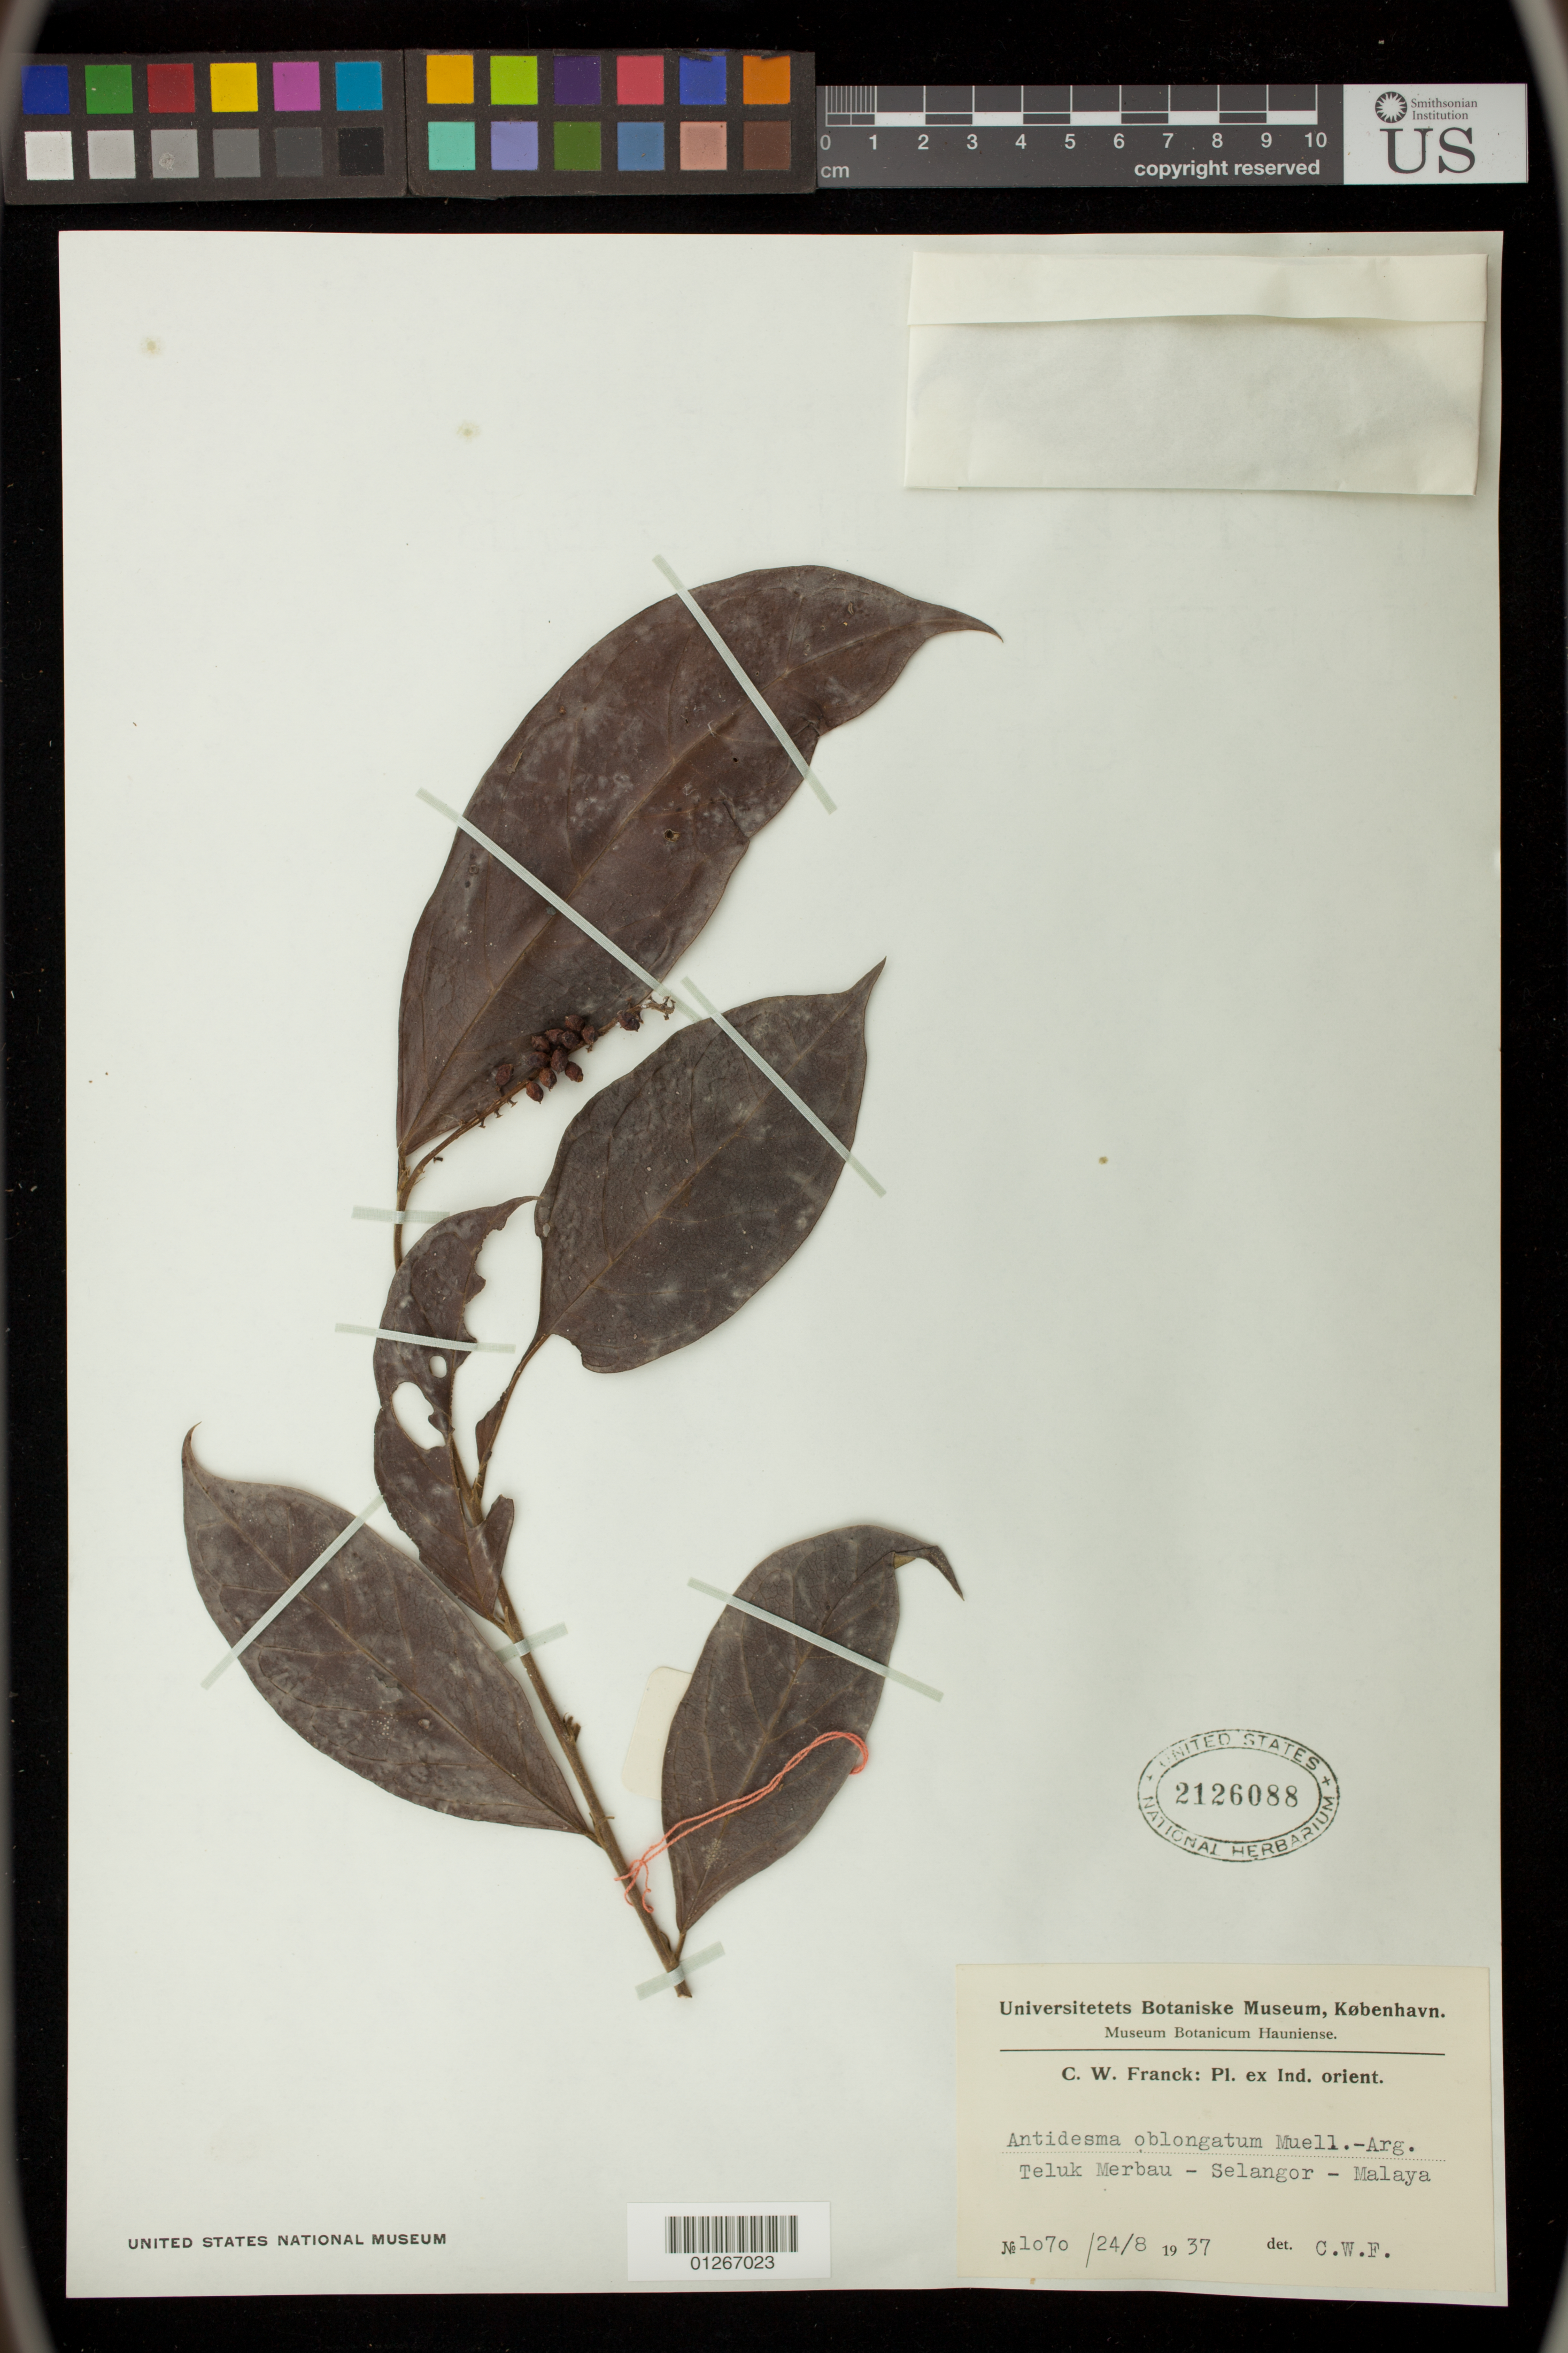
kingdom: Plantae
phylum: Tracheophyta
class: Magnoliopsida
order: Malpighiales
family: Phyllanthaceae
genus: Antidesma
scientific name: Antidesma microphyllum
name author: Hemsl.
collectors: C. Franck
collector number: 1070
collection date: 1937-08-24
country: Malaysia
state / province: Selangor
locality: Teluk Merbau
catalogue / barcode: US 2126088